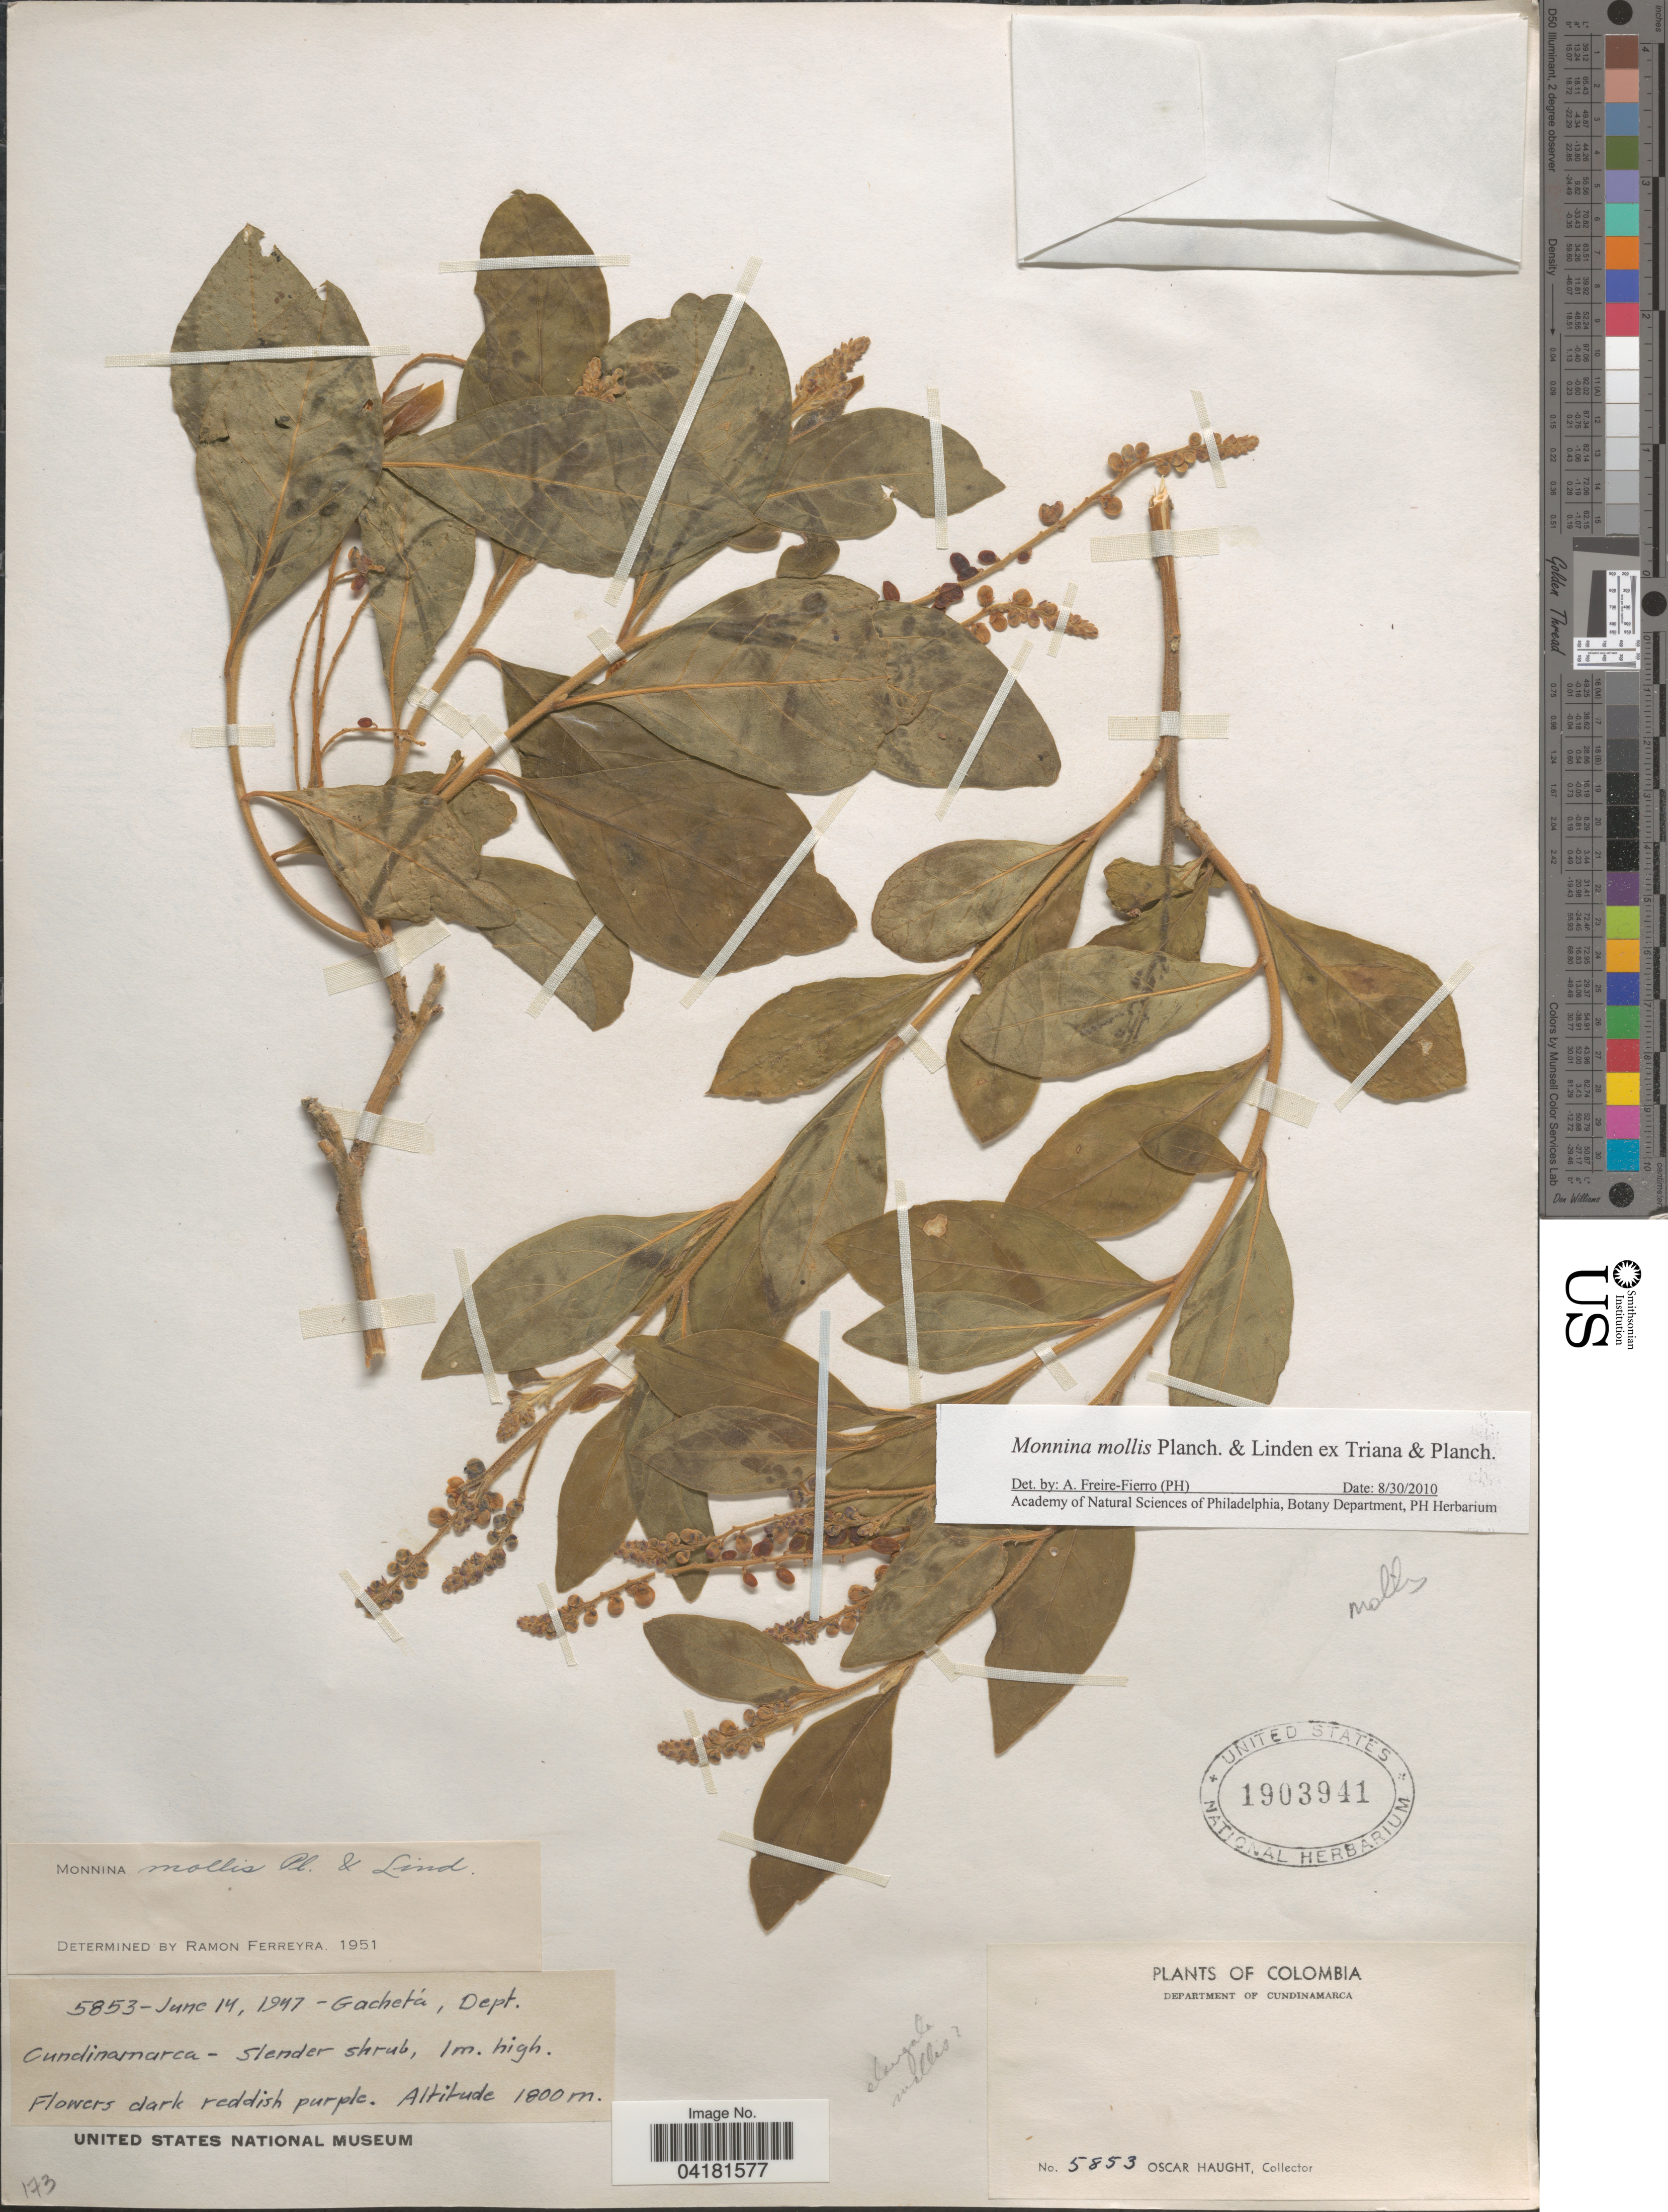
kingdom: Plantae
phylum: Tracheophyta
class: Magnoliopsida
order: Fabales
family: Polygalaceae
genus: Monnina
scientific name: Monnina mollis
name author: Planch. & Linden in Triana & Planch.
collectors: O. L. Haught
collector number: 5853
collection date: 1947-06-14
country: Colombia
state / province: Cundinamarca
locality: Department of Cundinamarca. Gachetá.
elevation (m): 1800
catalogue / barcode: US 1903941